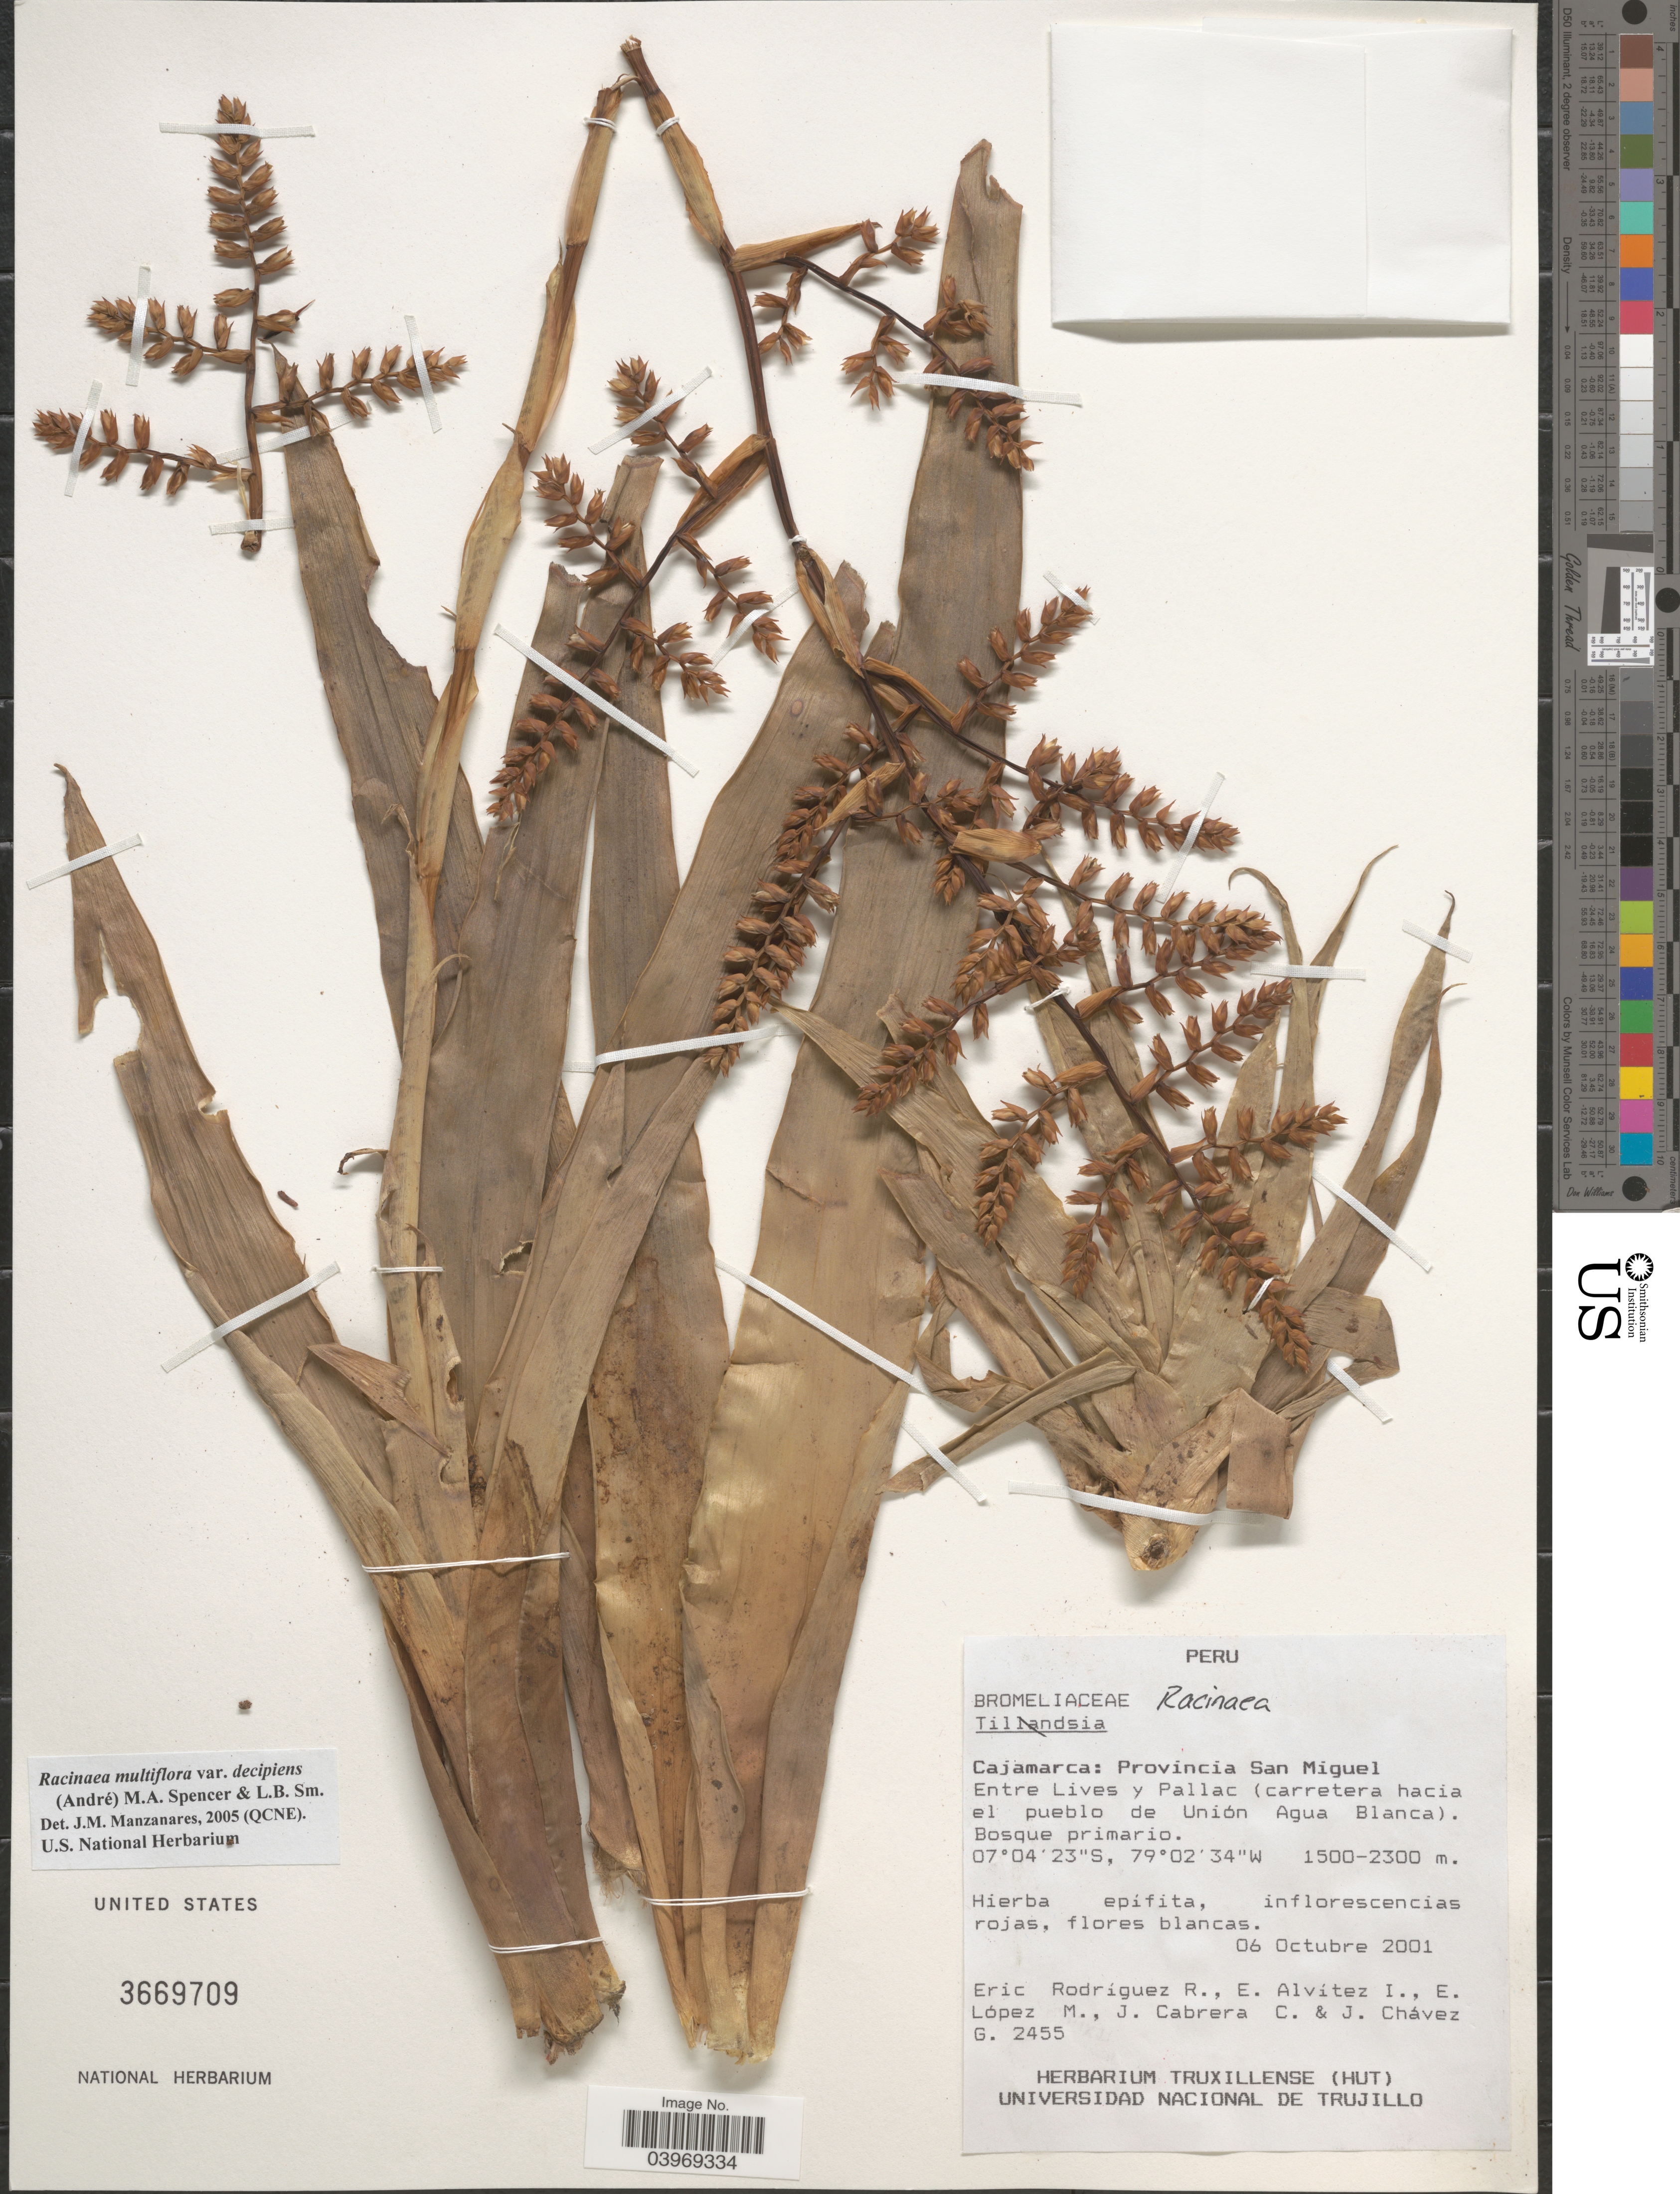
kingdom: Plantae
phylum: Tracheophyta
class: Liliopsida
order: Poales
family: Bromeliaceae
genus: Racinaea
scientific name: Racinaea multiflora var. decipiens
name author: (André) M.A. Spencer & L.B. Sm.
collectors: E. F. Rodrignez R., E. Alvitez I., E. López, J. Cabrera & J. Chávez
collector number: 2455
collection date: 2001-10-06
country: Peru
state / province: Cajamarca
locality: Provincia San Miguel. Entre Lives y Pallac (carretera hacia el pueblo de Unión Agua Blanca).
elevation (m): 1500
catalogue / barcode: US 3669709